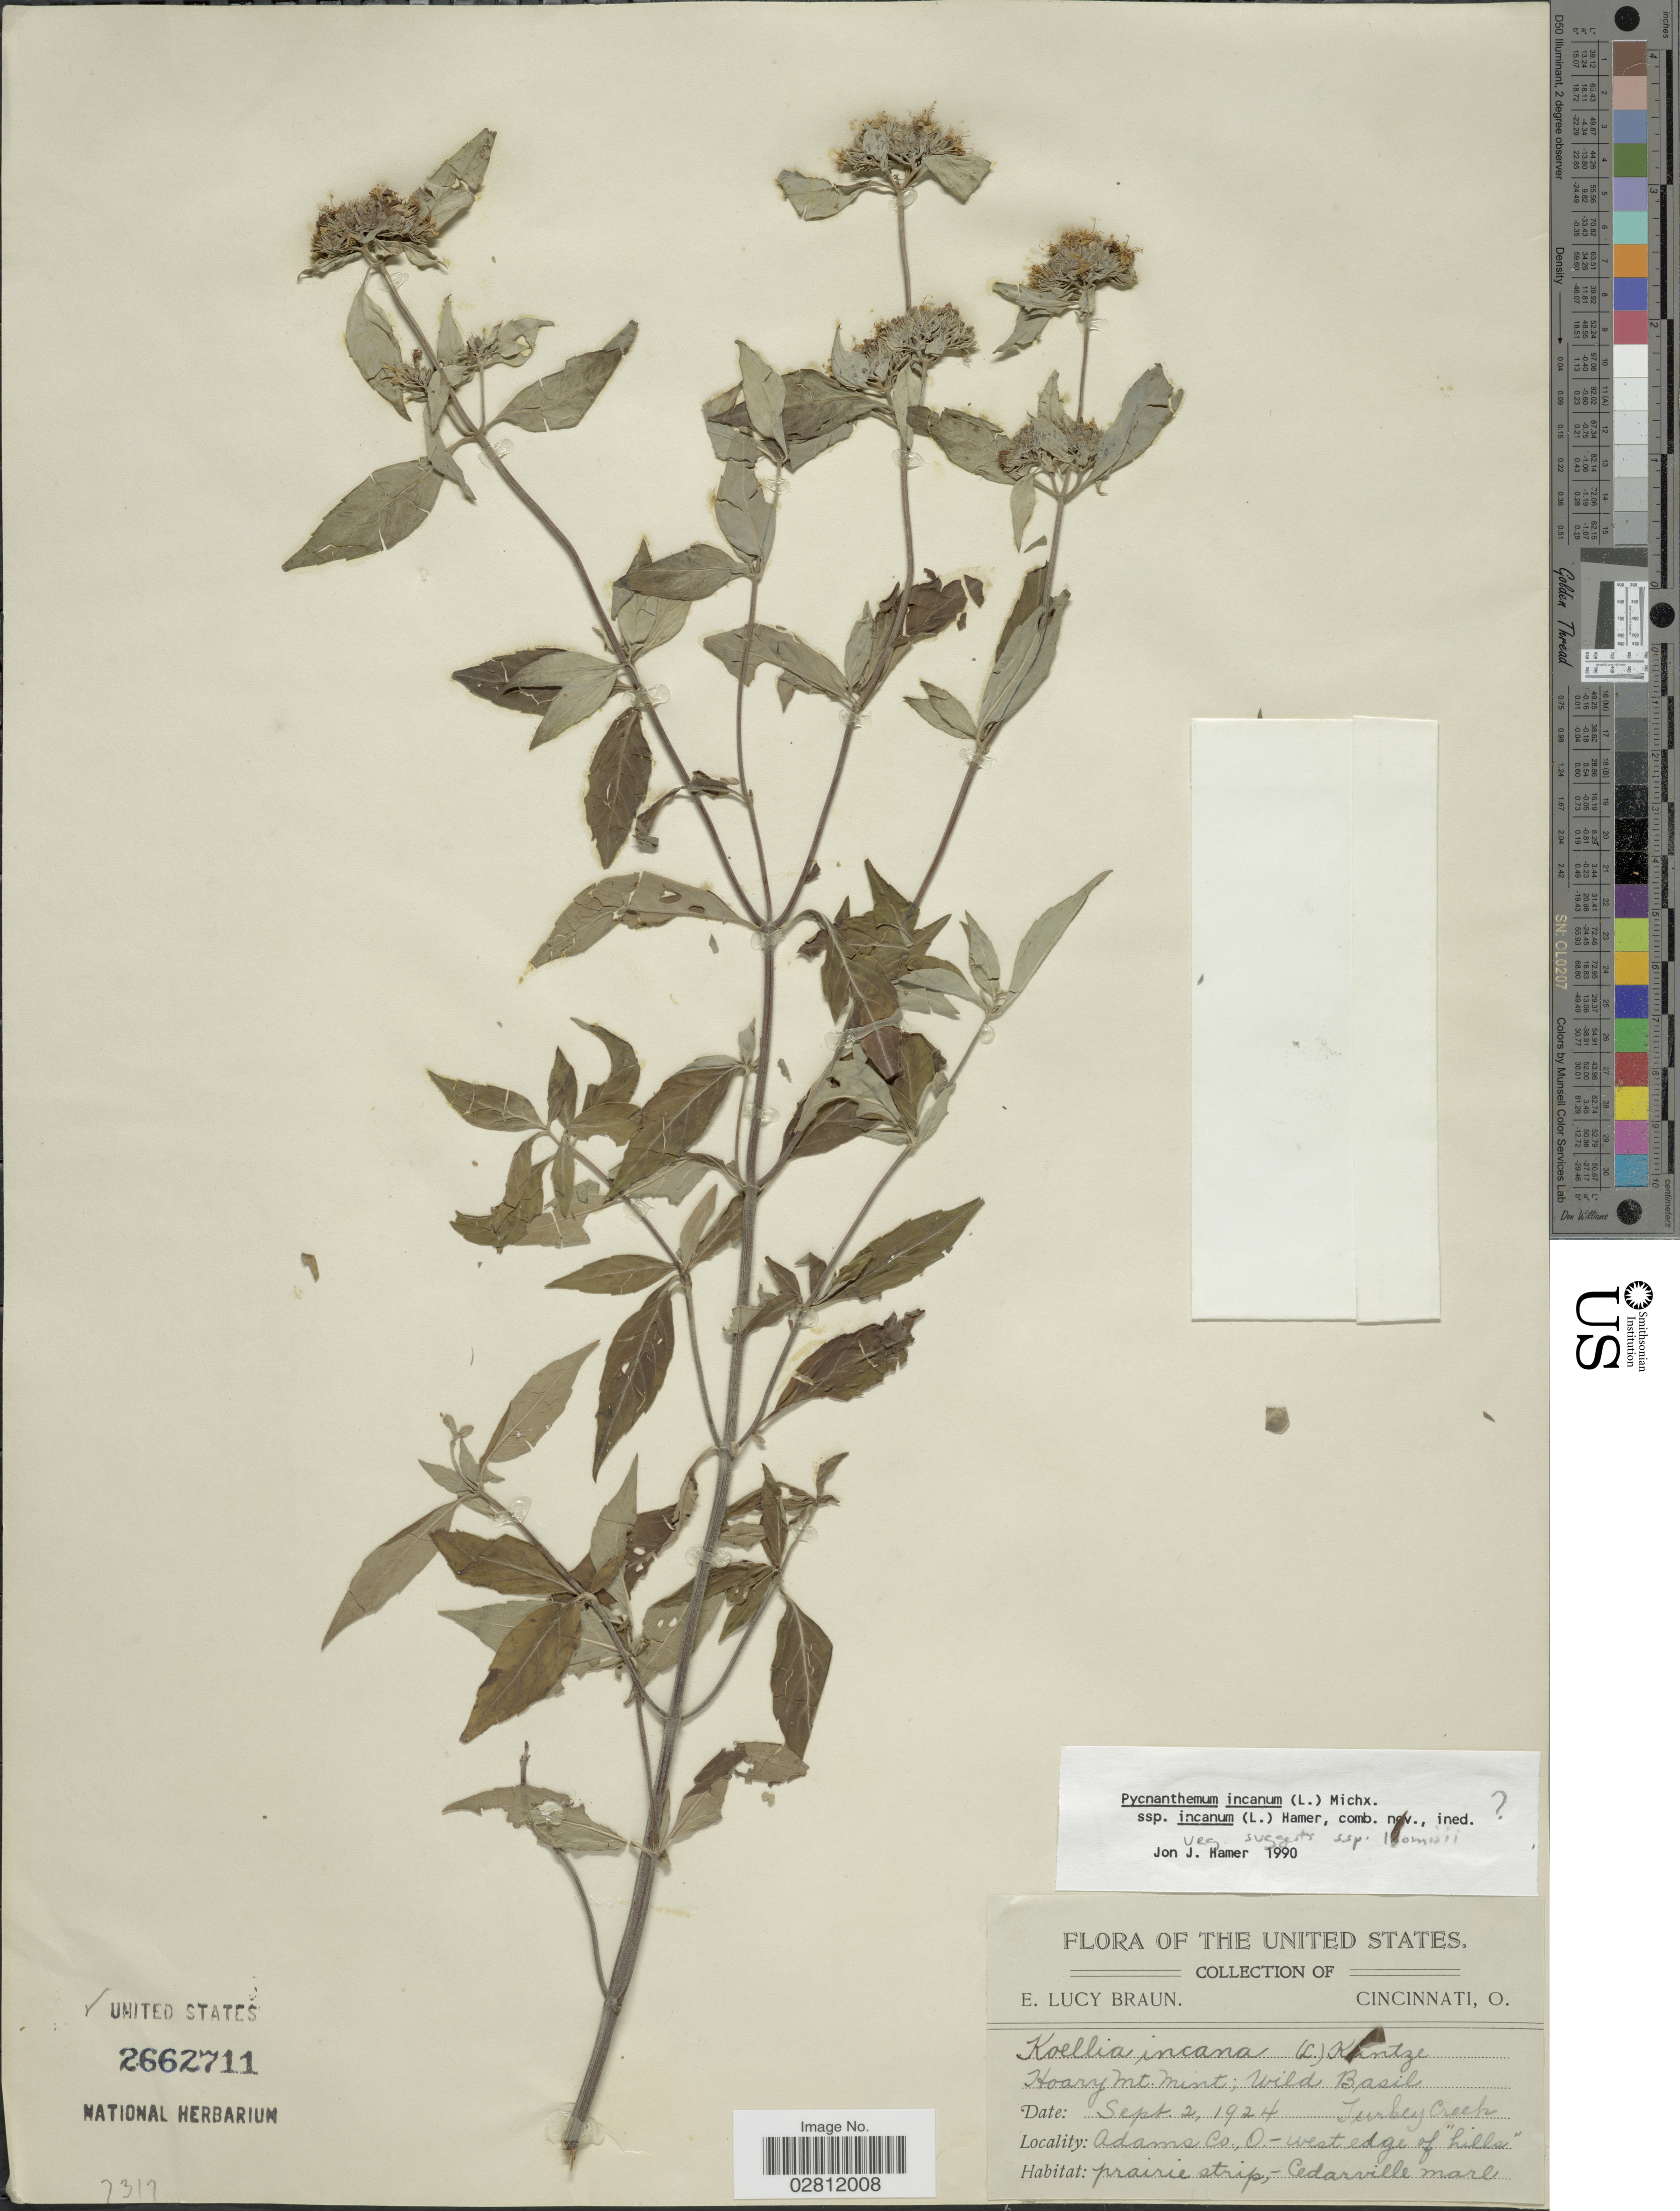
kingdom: Plantae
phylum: Tracheophyta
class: Magnoliopsida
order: Lamiales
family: Lamiaceae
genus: Pycnanthemum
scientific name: Pycnanthemum incanum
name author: (L.) Michx.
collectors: E. L. Braun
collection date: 1924-09-02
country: United States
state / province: Ohio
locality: Turkey Creek. Adams Co., O.- west edge of "hills" prairie strip, - Cedarville mare.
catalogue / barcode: US 2662711